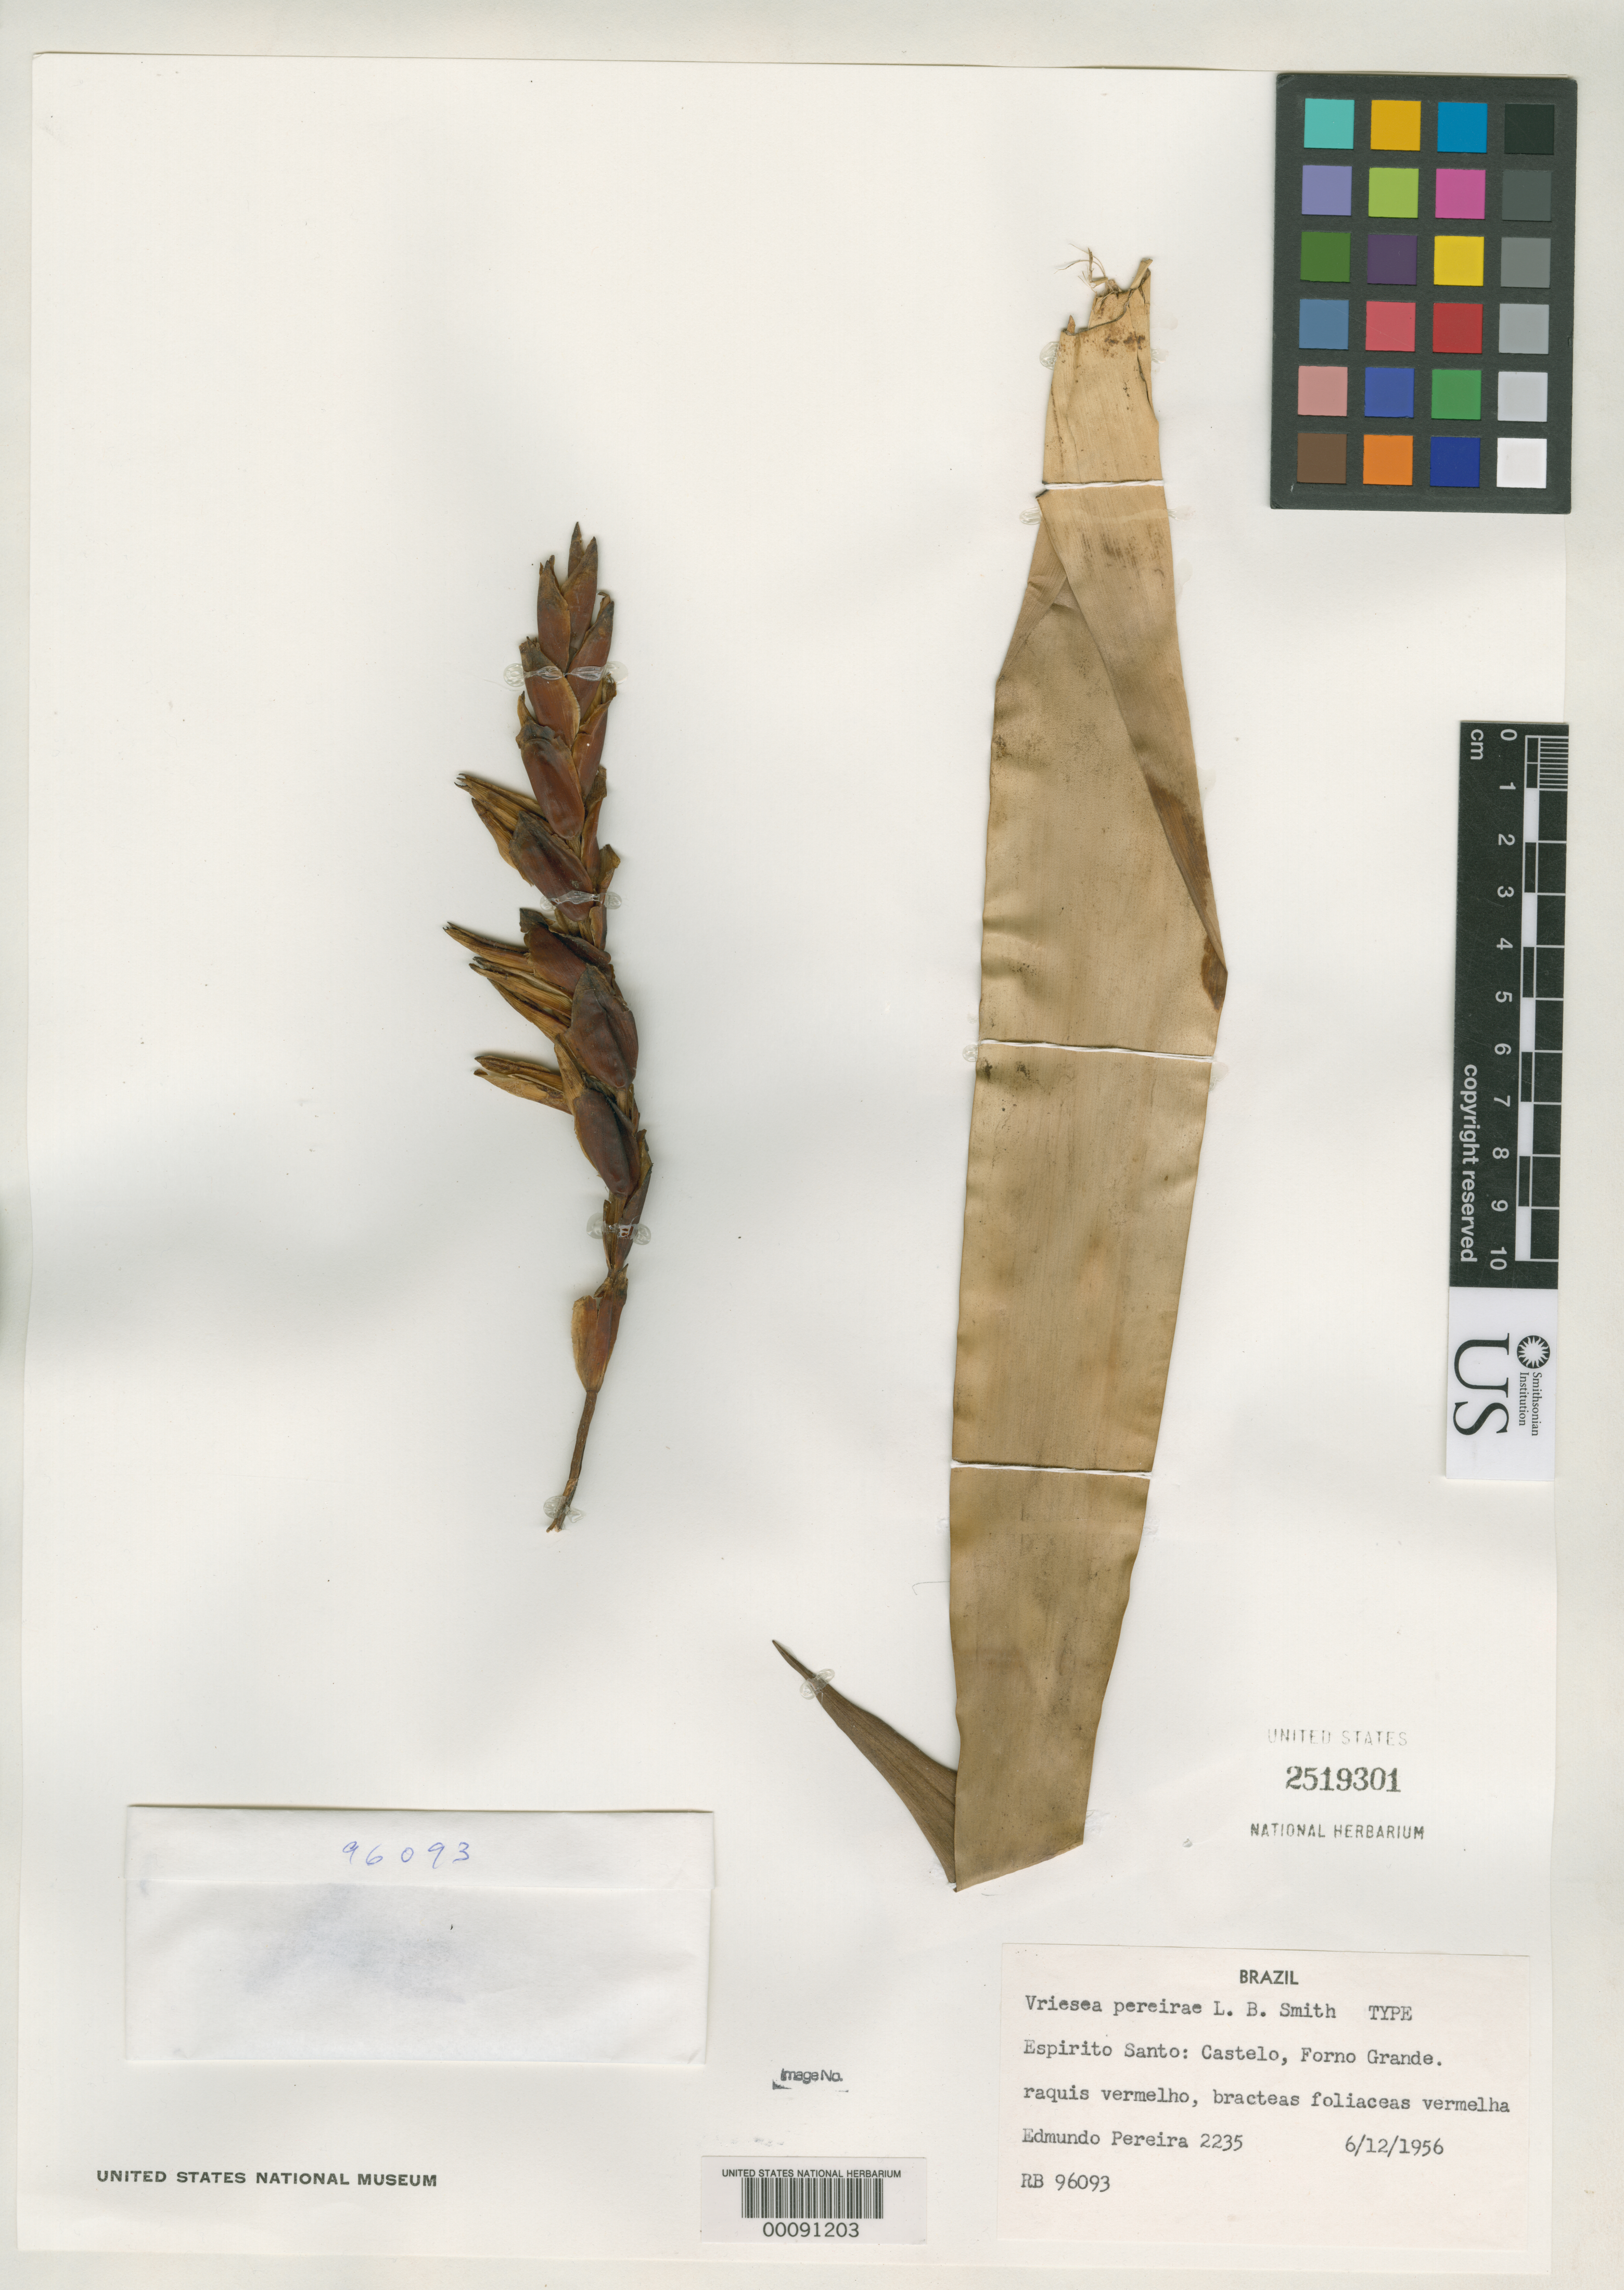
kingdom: Plantae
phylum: Tracheophyta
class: Liliopsida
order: Poales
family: Bromeliaceae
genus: Vriesea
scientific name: Vriesea pereirae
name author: L.B. Sm.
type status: Isotype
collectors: E. Pereira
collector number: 2235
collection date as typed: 06 Dec 1956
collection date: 1956-12-06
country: Brazil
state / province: Espírito Santo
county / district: Castelo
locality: Castelo, Forno Grande.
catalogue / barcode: US 2519301